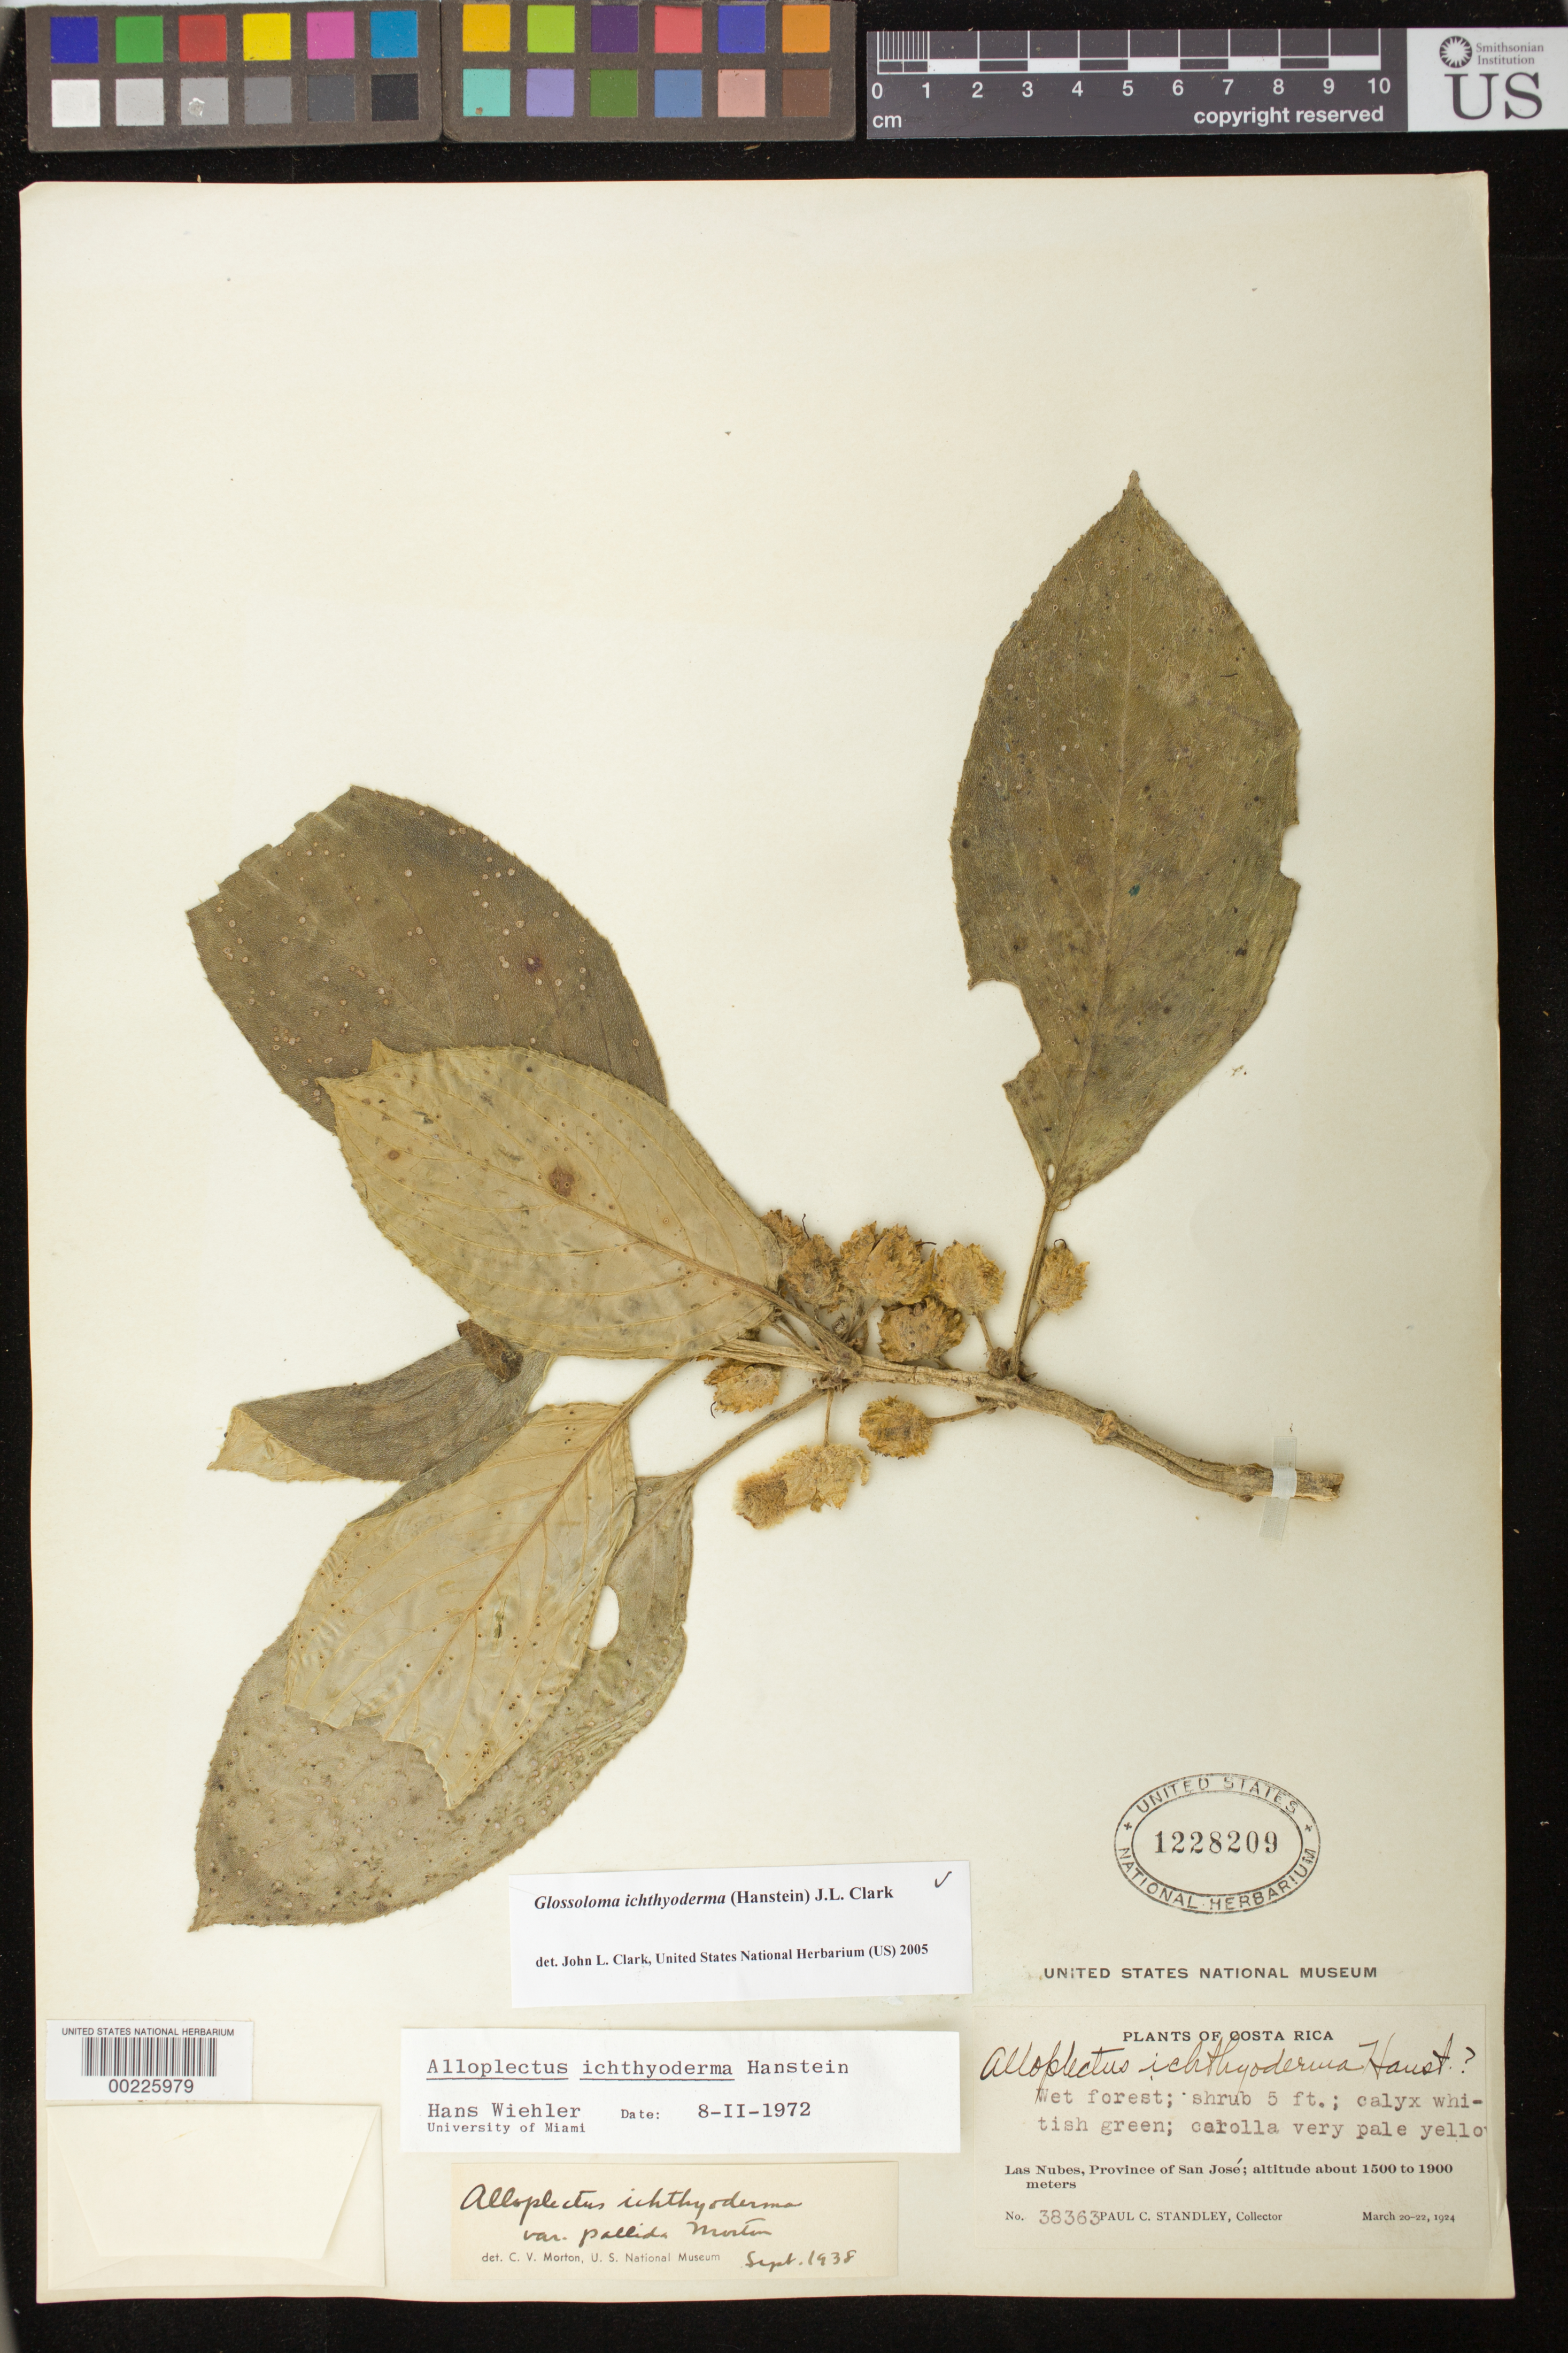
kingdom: Plantae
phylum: Tracheophyta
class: Magnoliopsida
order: Lamiales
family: Gesneriaceae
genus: Glossoloma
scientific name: Glossoloma ichthyoderma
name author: (Hanst.) J.L. Clark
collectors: P. C. Standley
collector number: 38363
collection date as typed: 20-22 Mar 1924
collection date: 1924-03-20/1924-03-22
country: Costa Rica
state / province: San José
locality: Las Nubes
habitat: Wet forest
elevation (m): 1500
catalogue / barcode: US 1228209